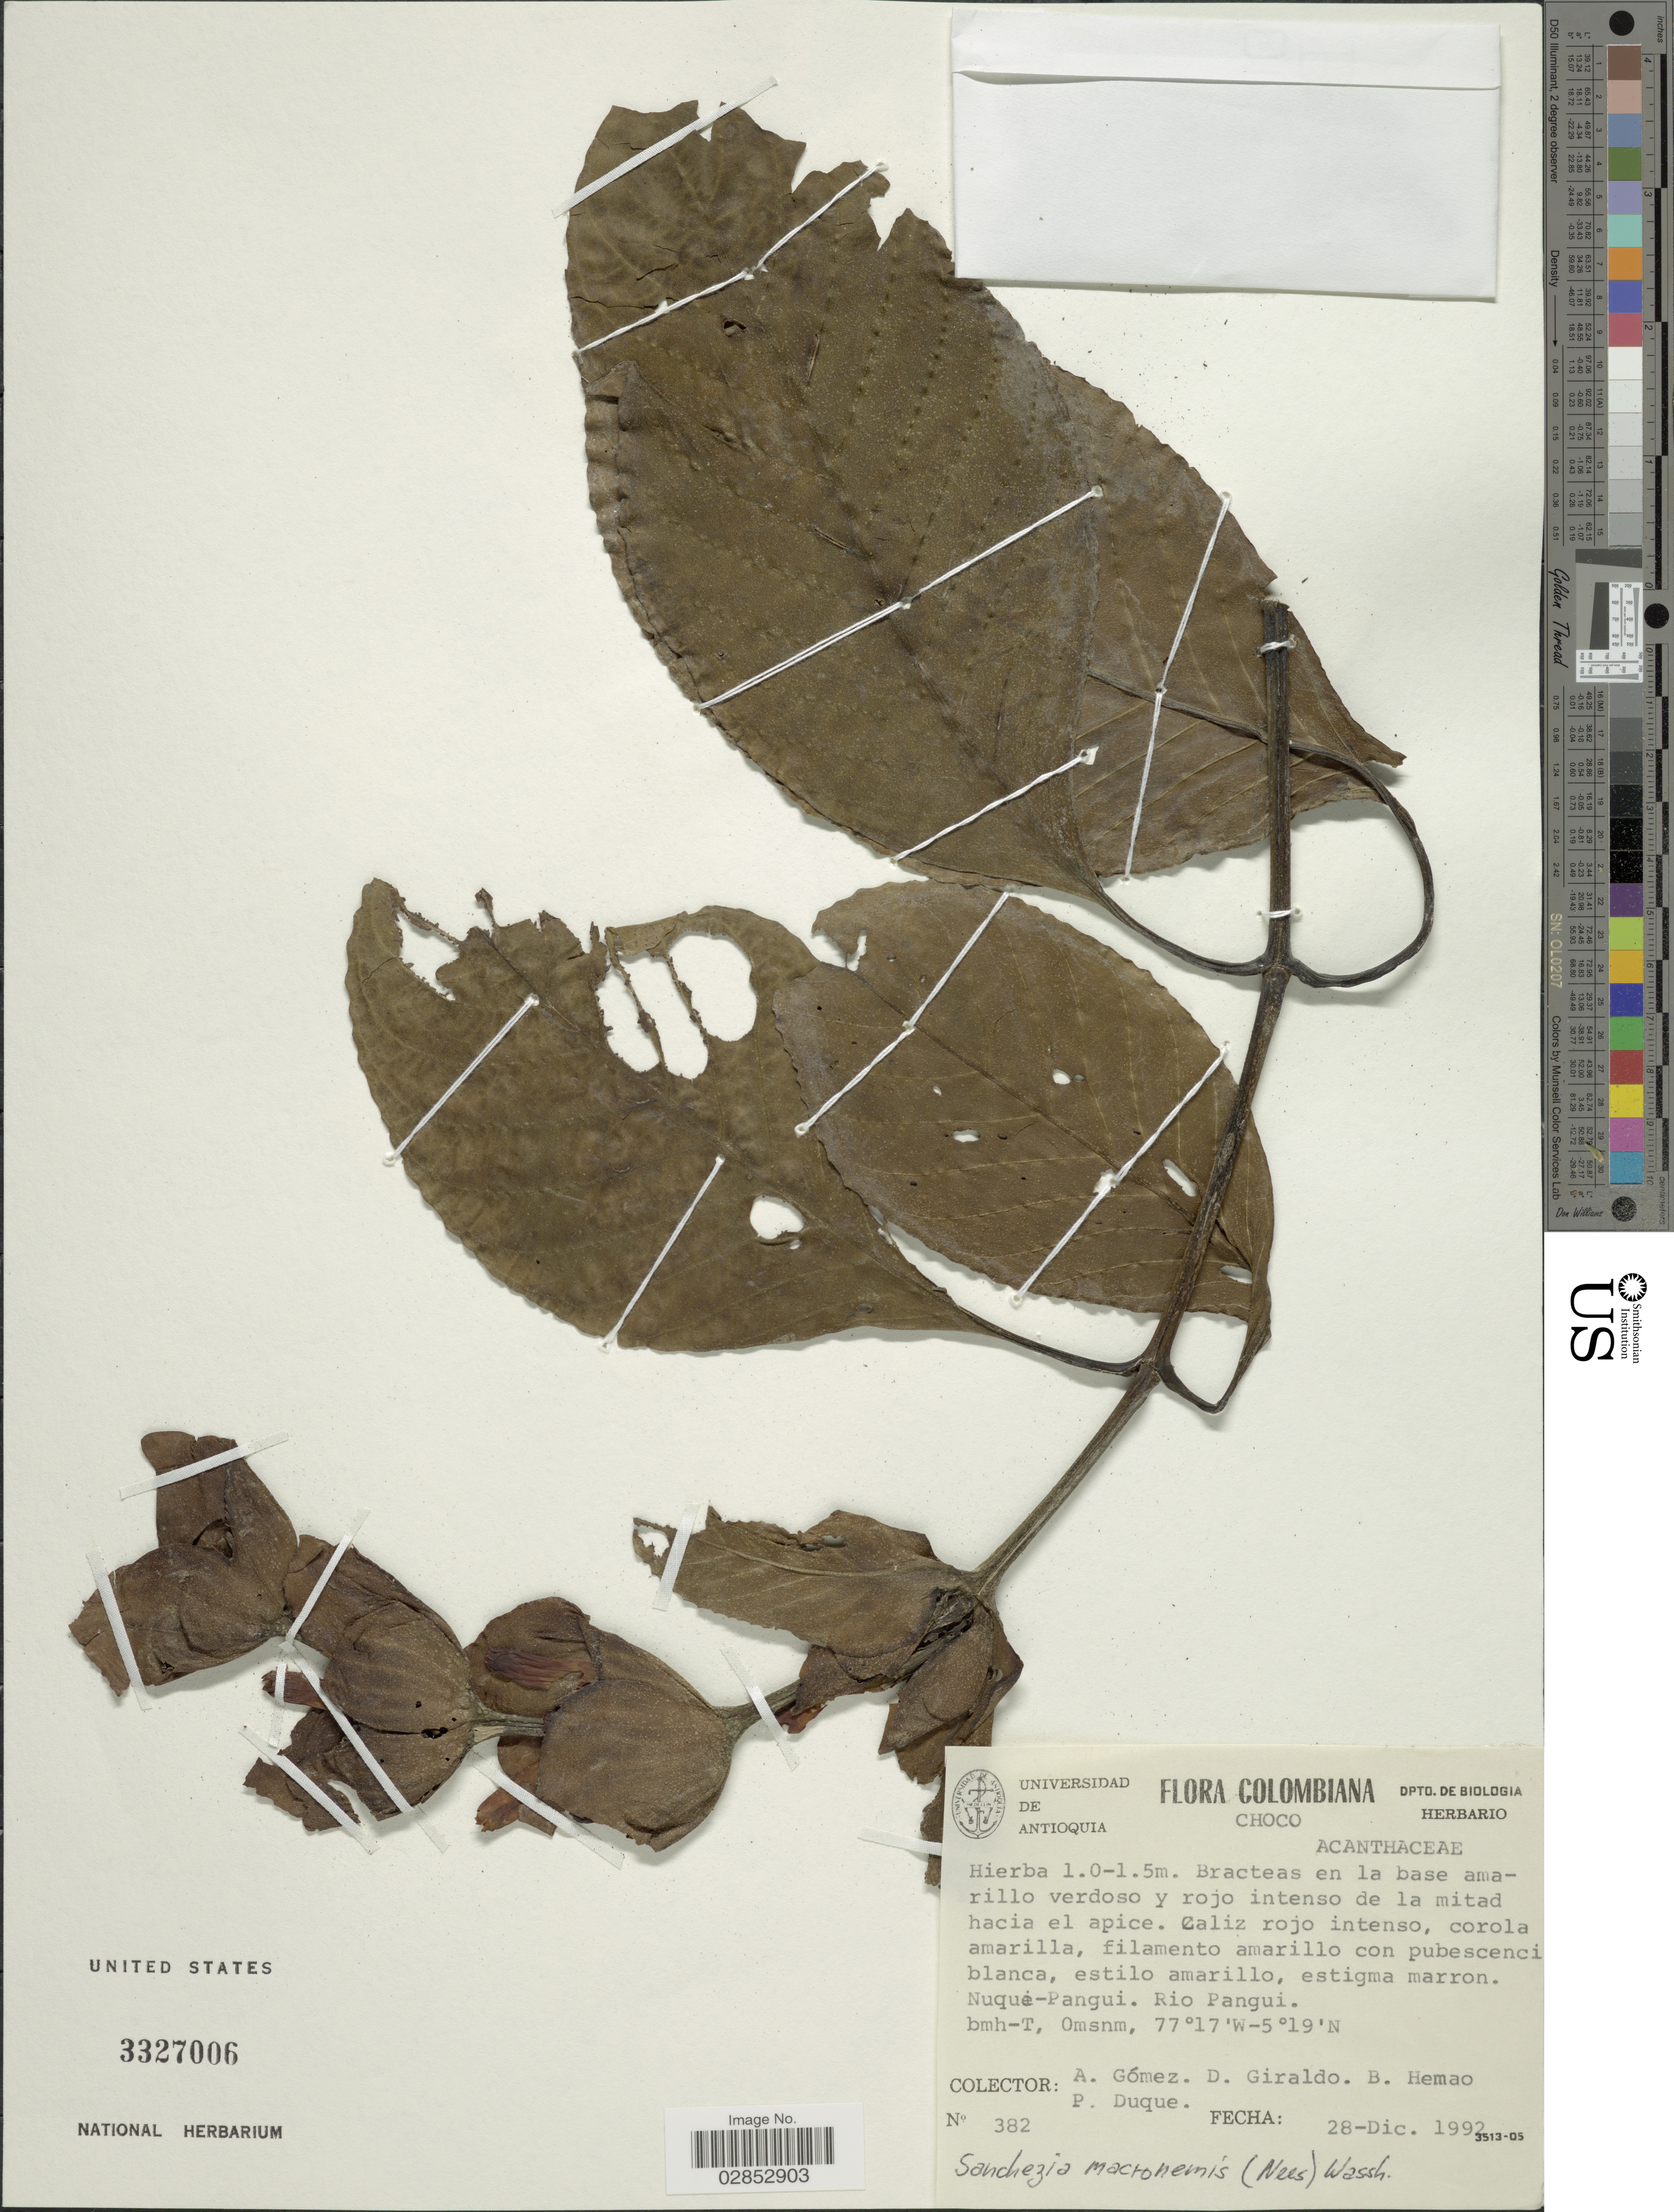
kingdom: Plantae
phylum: Tracheophyta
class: Magnoliopsida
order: Lamiales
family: Acanthaceae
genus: Sanchezia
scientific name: Sanchezia macrocnemis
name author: (Nees) Wassh.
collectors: A. Gómez, D. Giraldo, B. Hemao & P. Duque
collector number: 382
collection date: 1992-12-28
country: Colombia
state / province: Chocó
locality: Nuque-Pangui, Rio Pangui.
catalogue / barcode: US 3327006